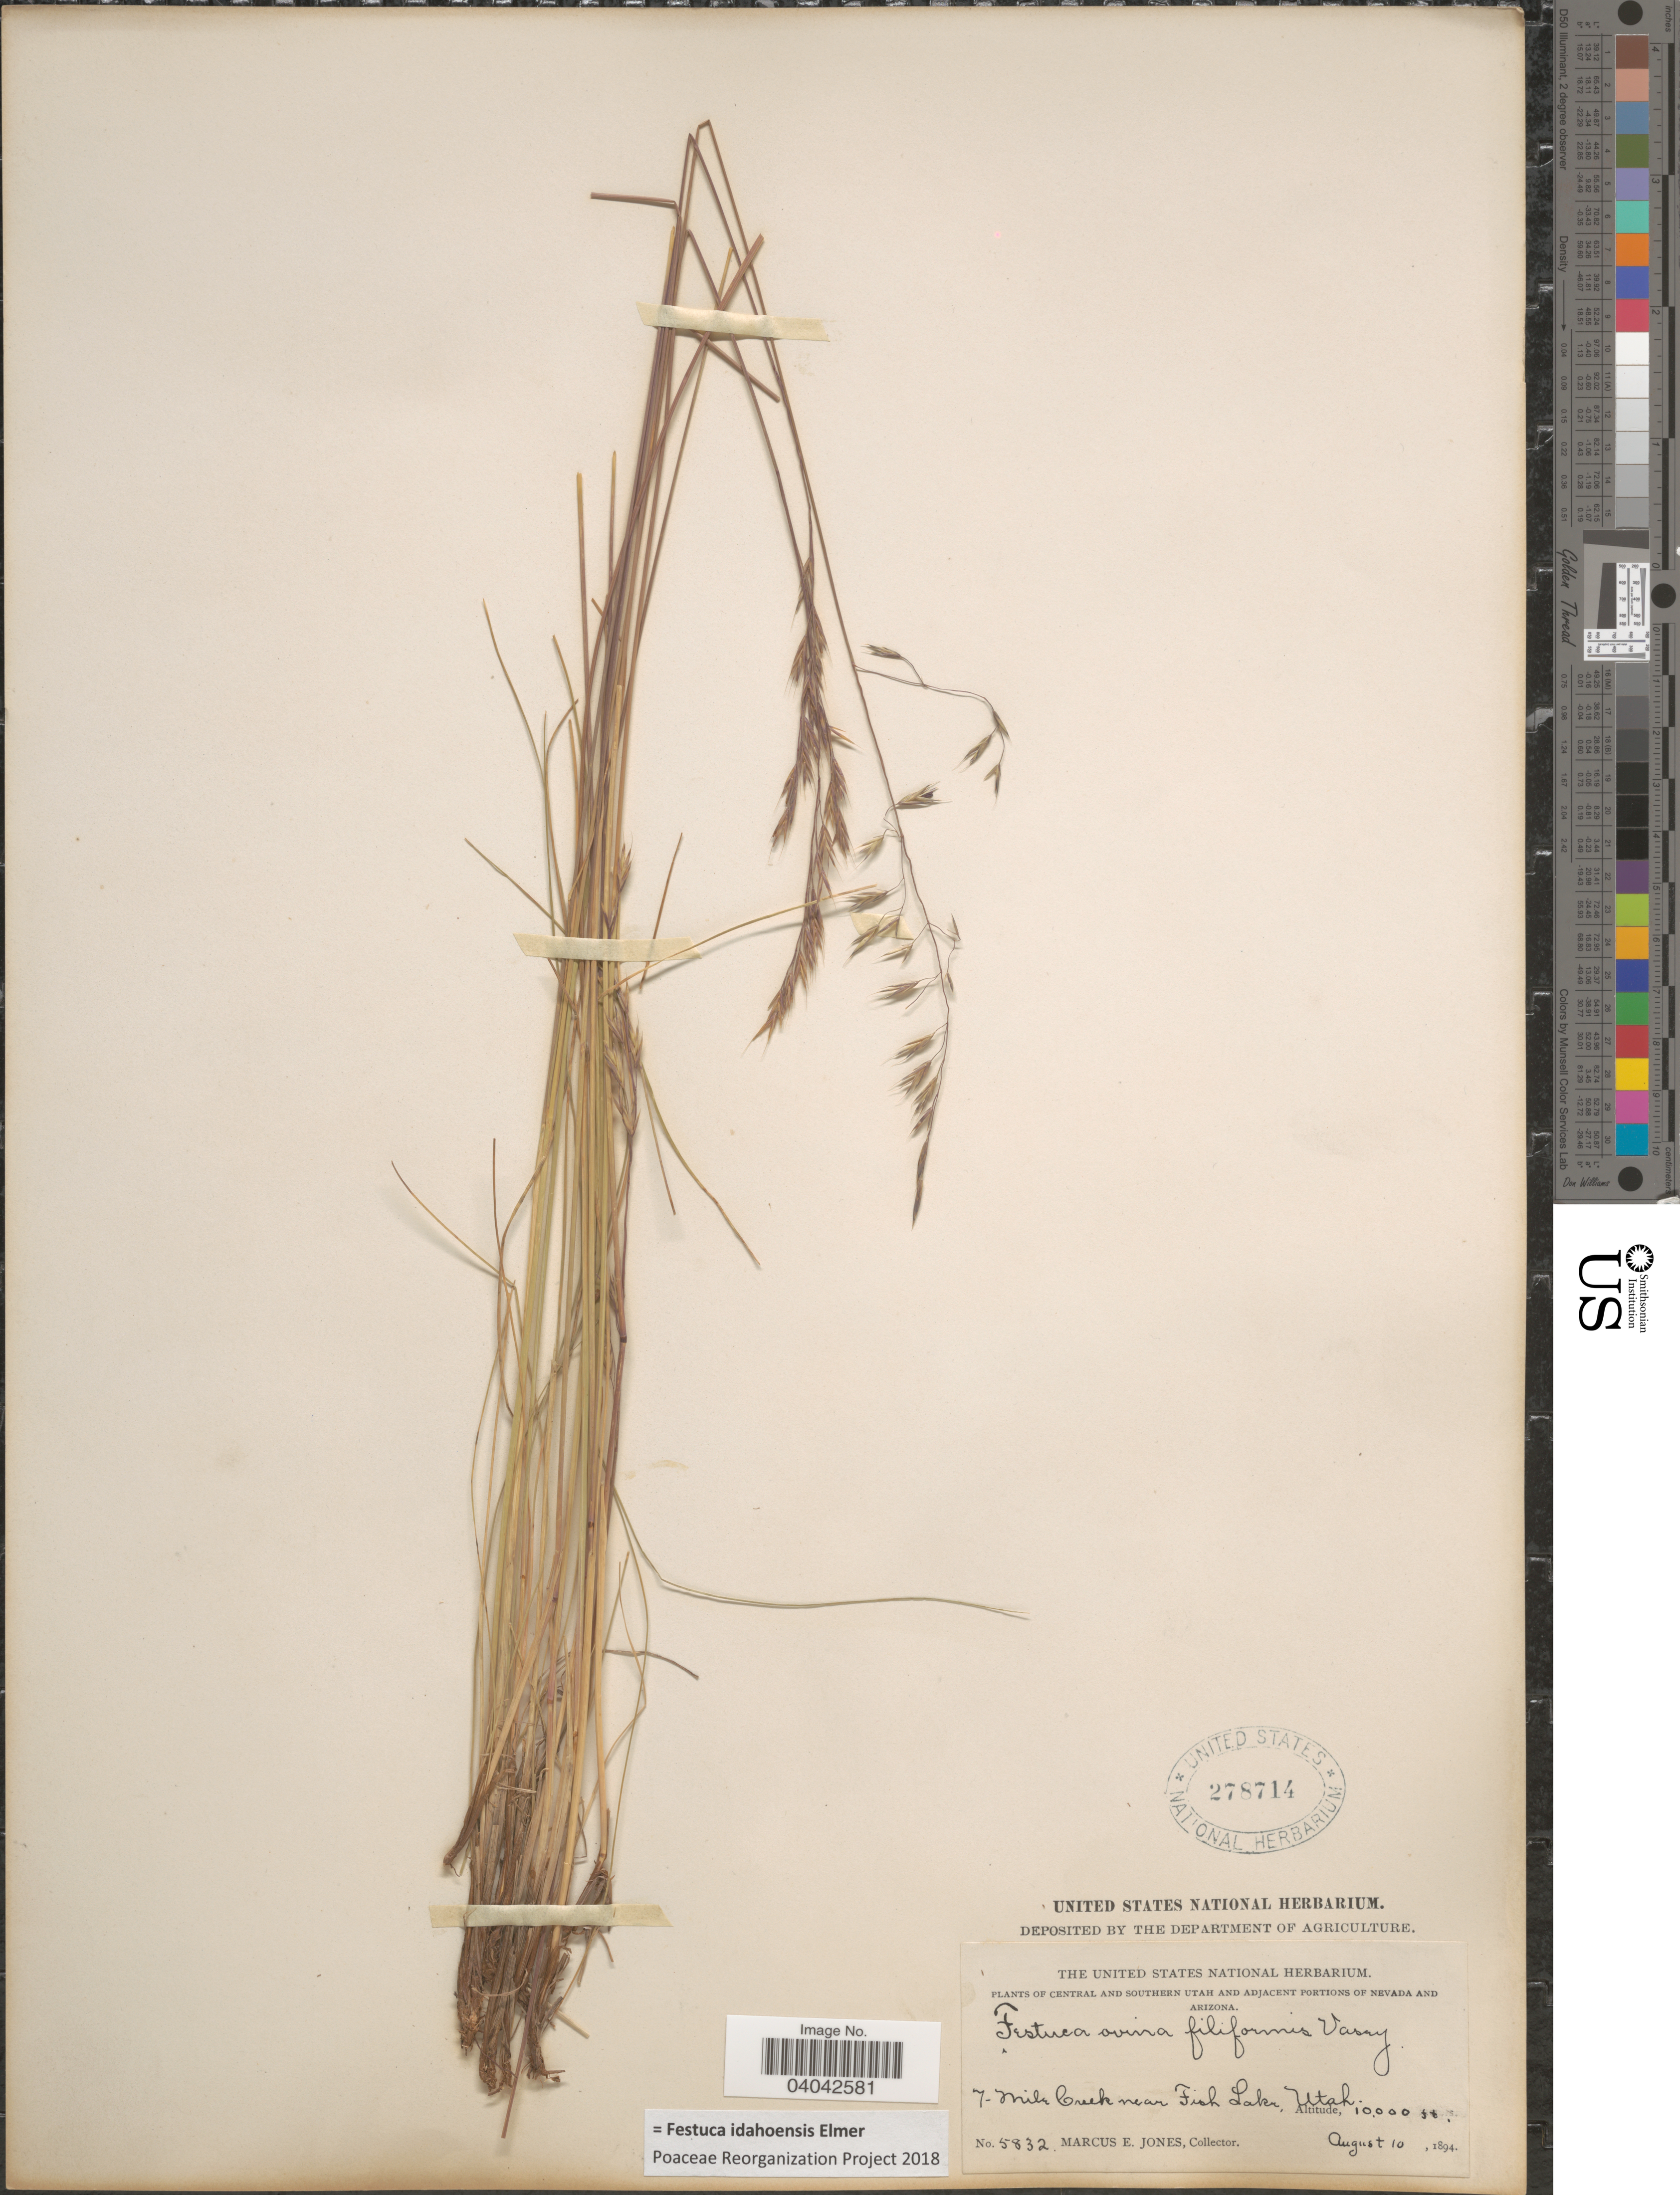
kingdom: Plantae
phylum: Tracheophyta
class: Liliopsida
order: Poales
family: Poaceae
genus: Festuca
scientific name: Festuca idahoensis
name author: Elmer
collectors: M. E. Jones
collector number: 5832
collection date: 1894-08-10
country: United States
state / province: Utah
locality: Central and Southern Utah. 7-Mile Creek near Fish Lake.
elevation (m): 3048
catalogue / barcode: US 278714